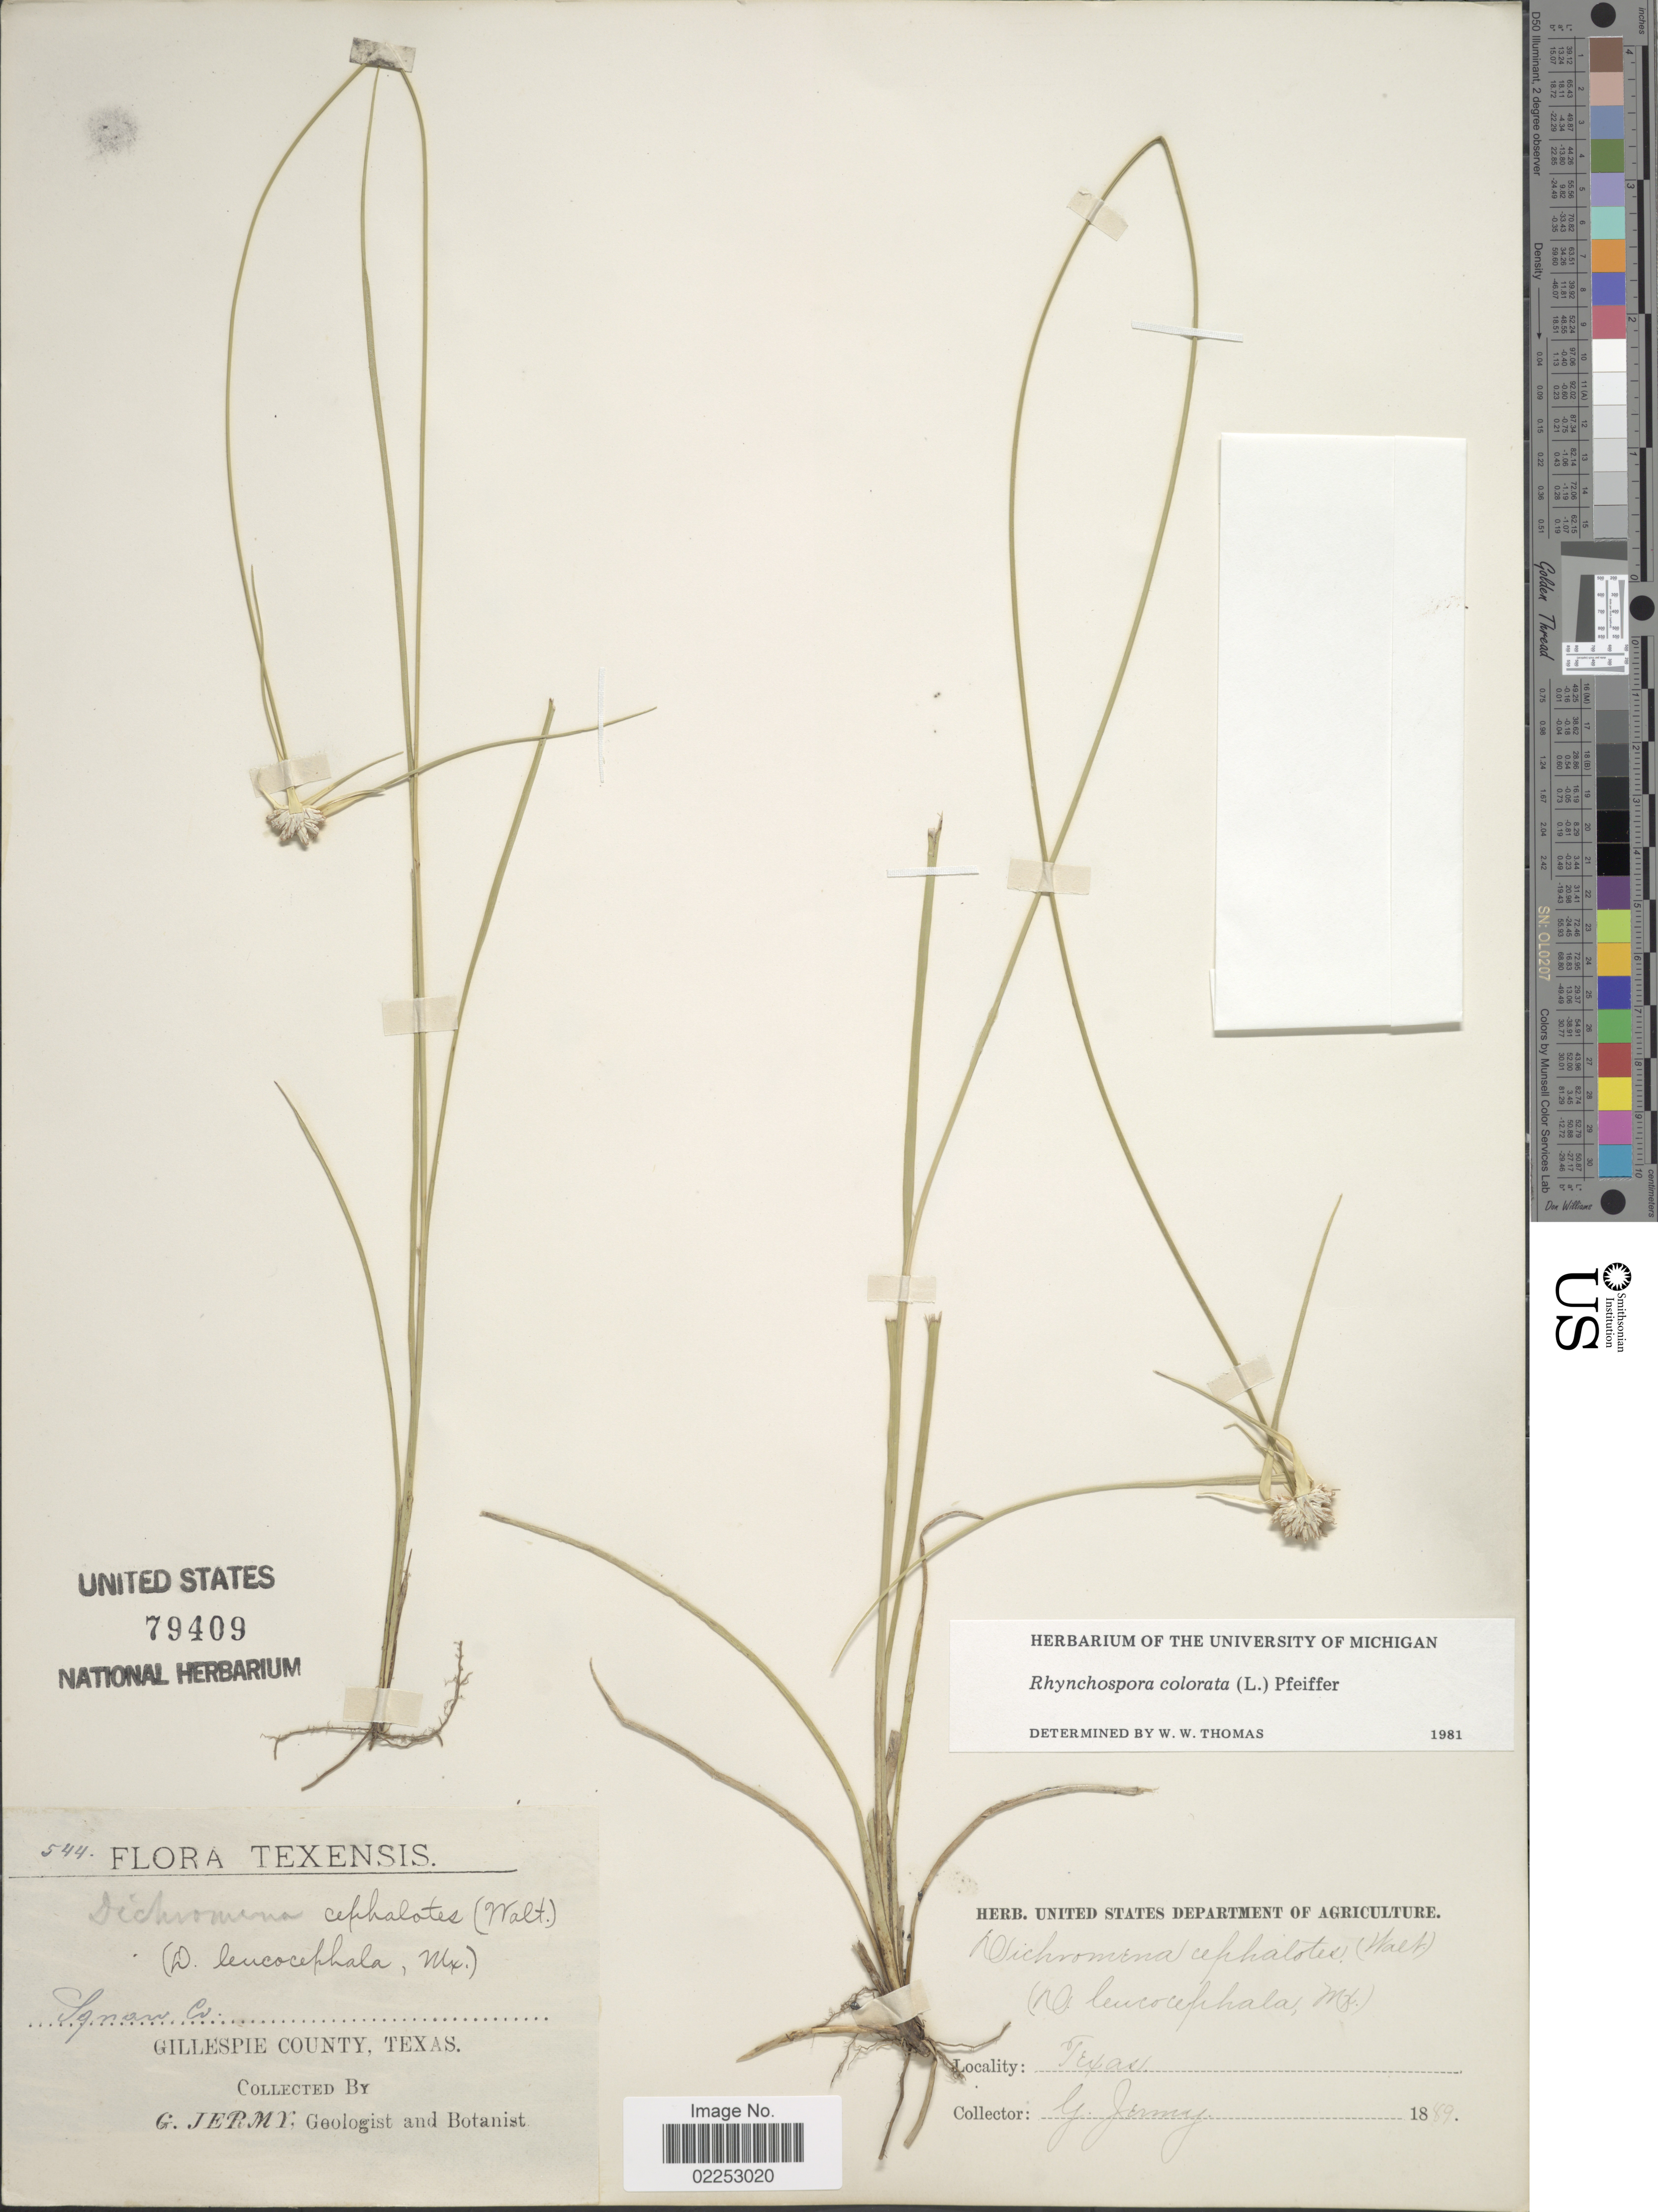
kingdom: Plantae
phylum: Tracheophyta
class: Liliopsida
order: Poales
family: Cyperaceae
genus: Rhynchospora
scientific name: Rhynchospora colorata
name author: (L.) H. Pfeiff.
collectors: G. Jermy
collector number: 544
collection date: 1889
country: United States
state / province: Texas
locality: Squaw Cr. Gillespie County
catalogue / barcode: US 79409